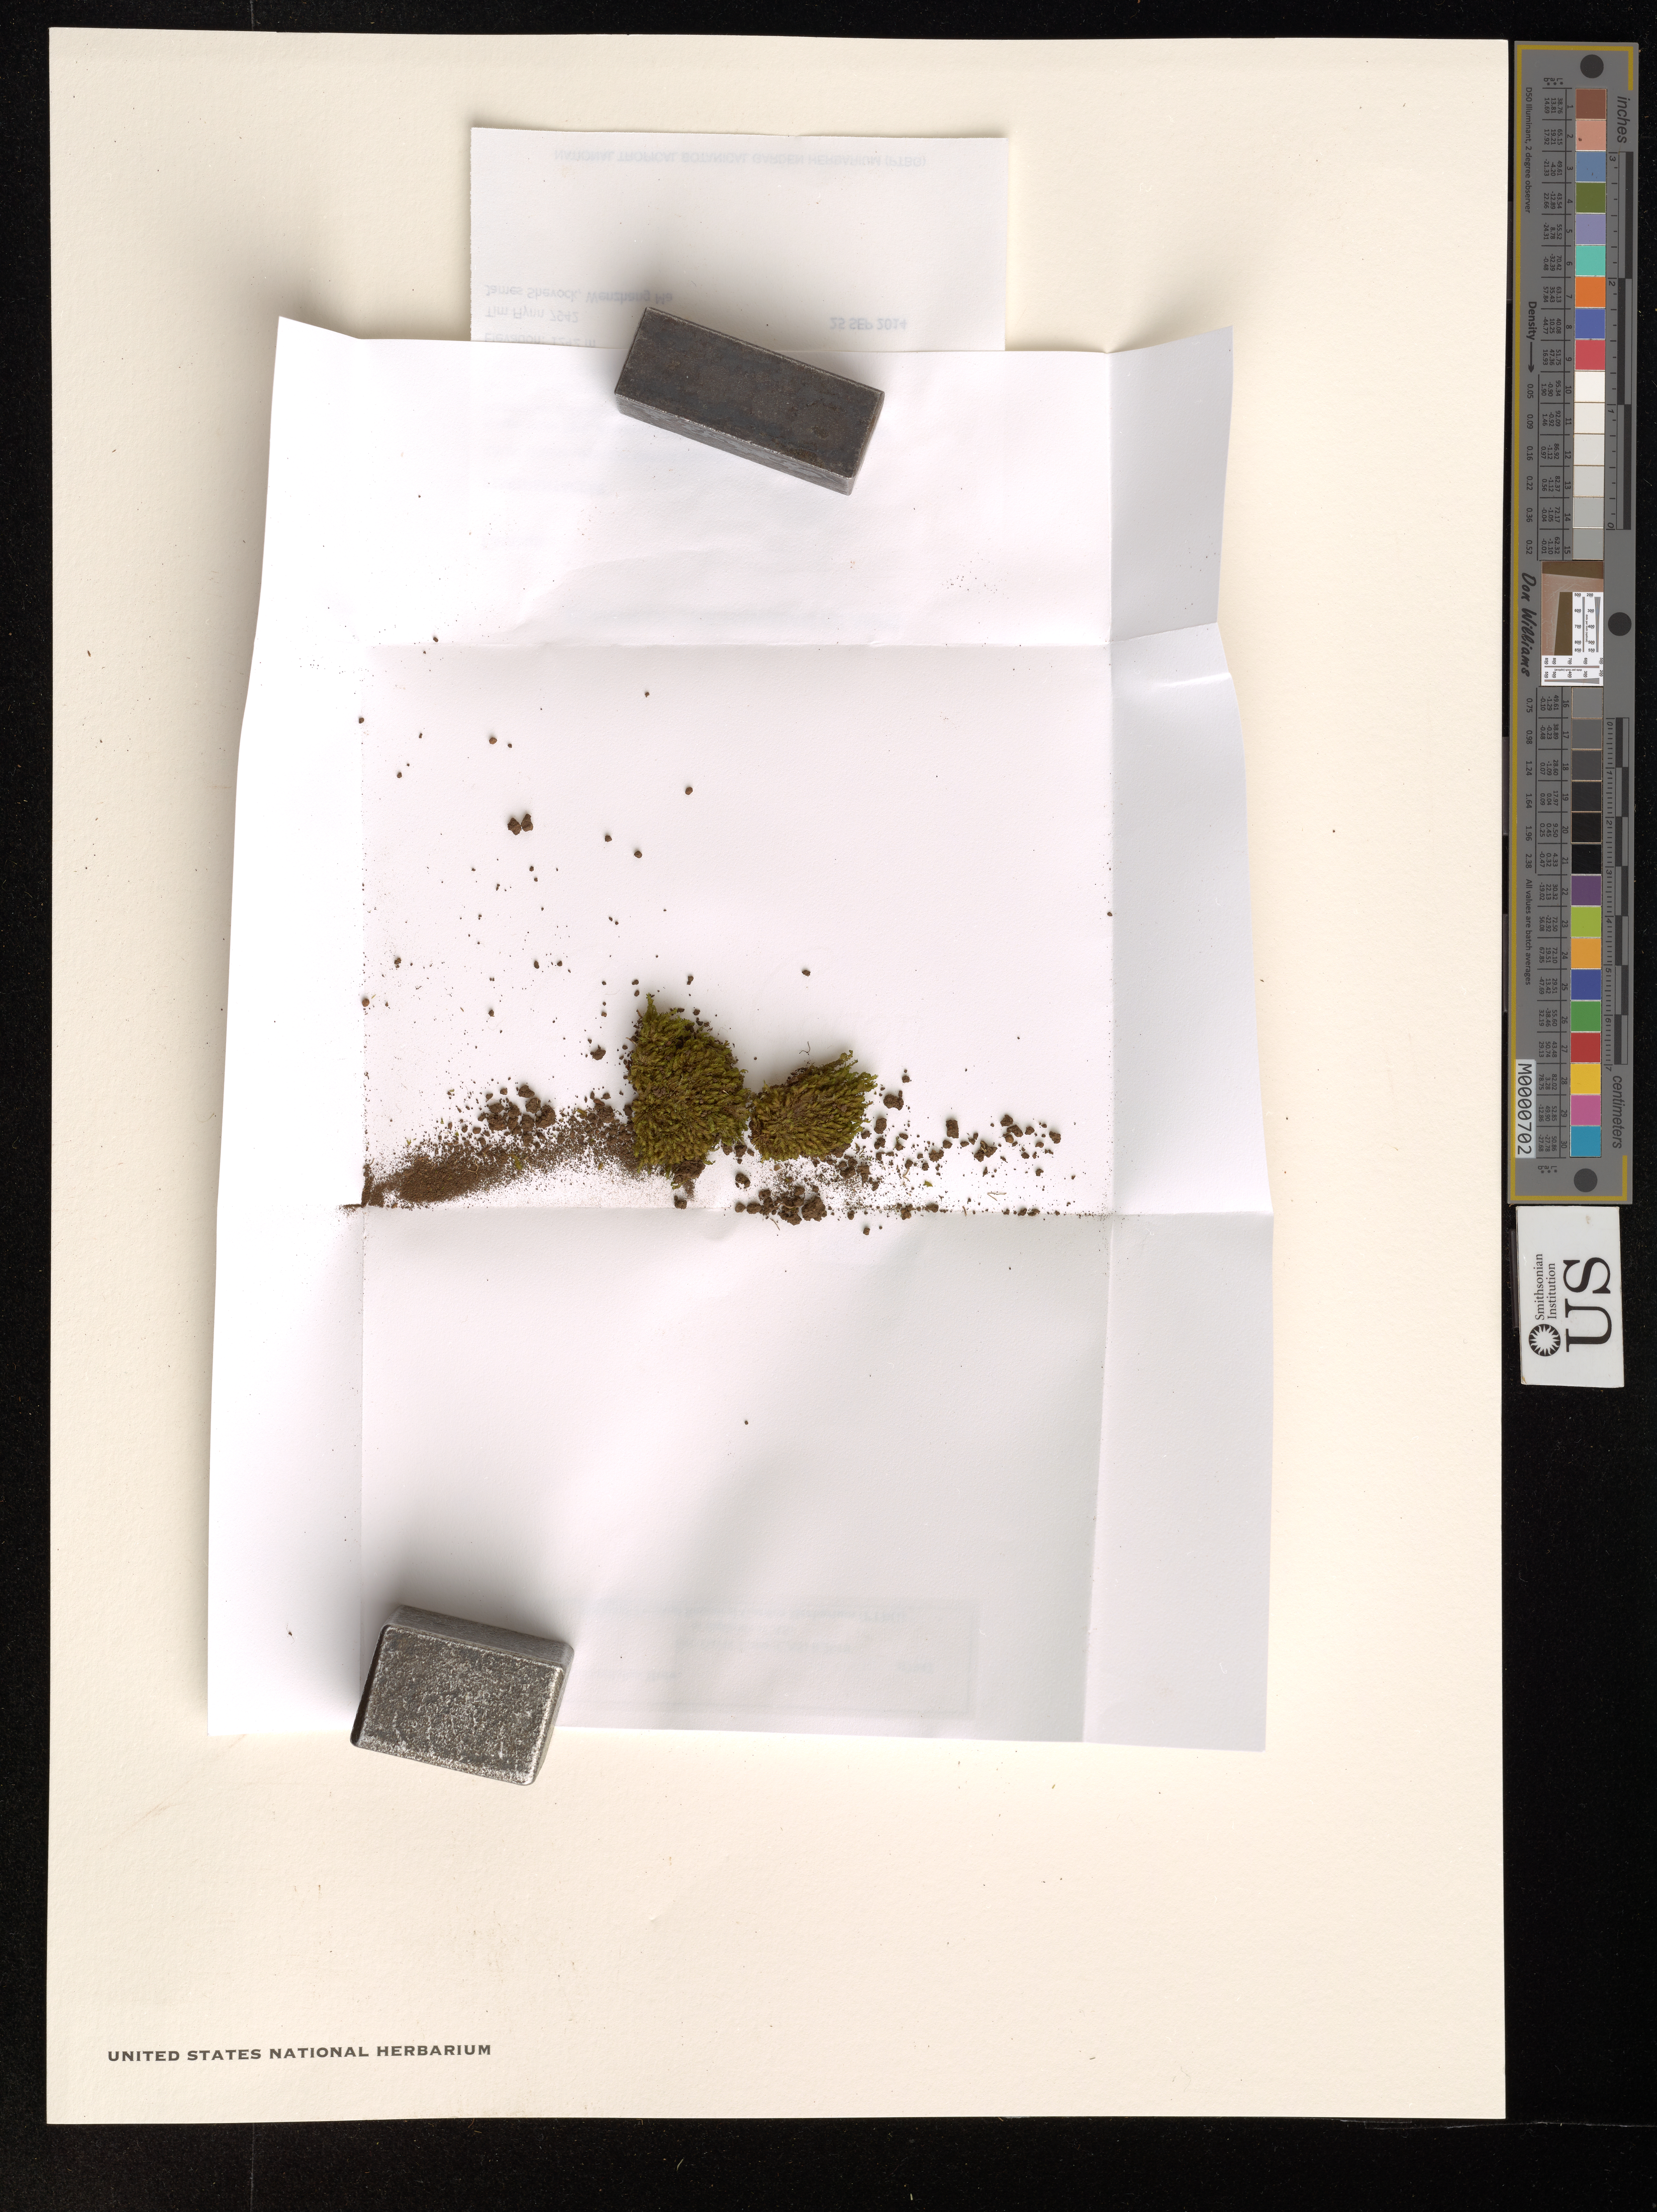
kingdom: Plantae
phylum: Bryophyta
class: Bryopsida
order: Dicranales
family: Fissidentaceae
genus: Fissidens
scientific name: Fissidens taxifolius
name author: Hedw.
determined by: Toren, David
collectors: T. Flynn & M. Wenzhang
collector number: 7942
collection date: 2014-09-25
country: United States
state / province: Hawaii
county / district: Kauai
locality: The Hawaiian Islands. Kauai Waimea/Hanalei District boundary. Kokee State Park, Awaawapuhi Trail.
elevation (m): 1242